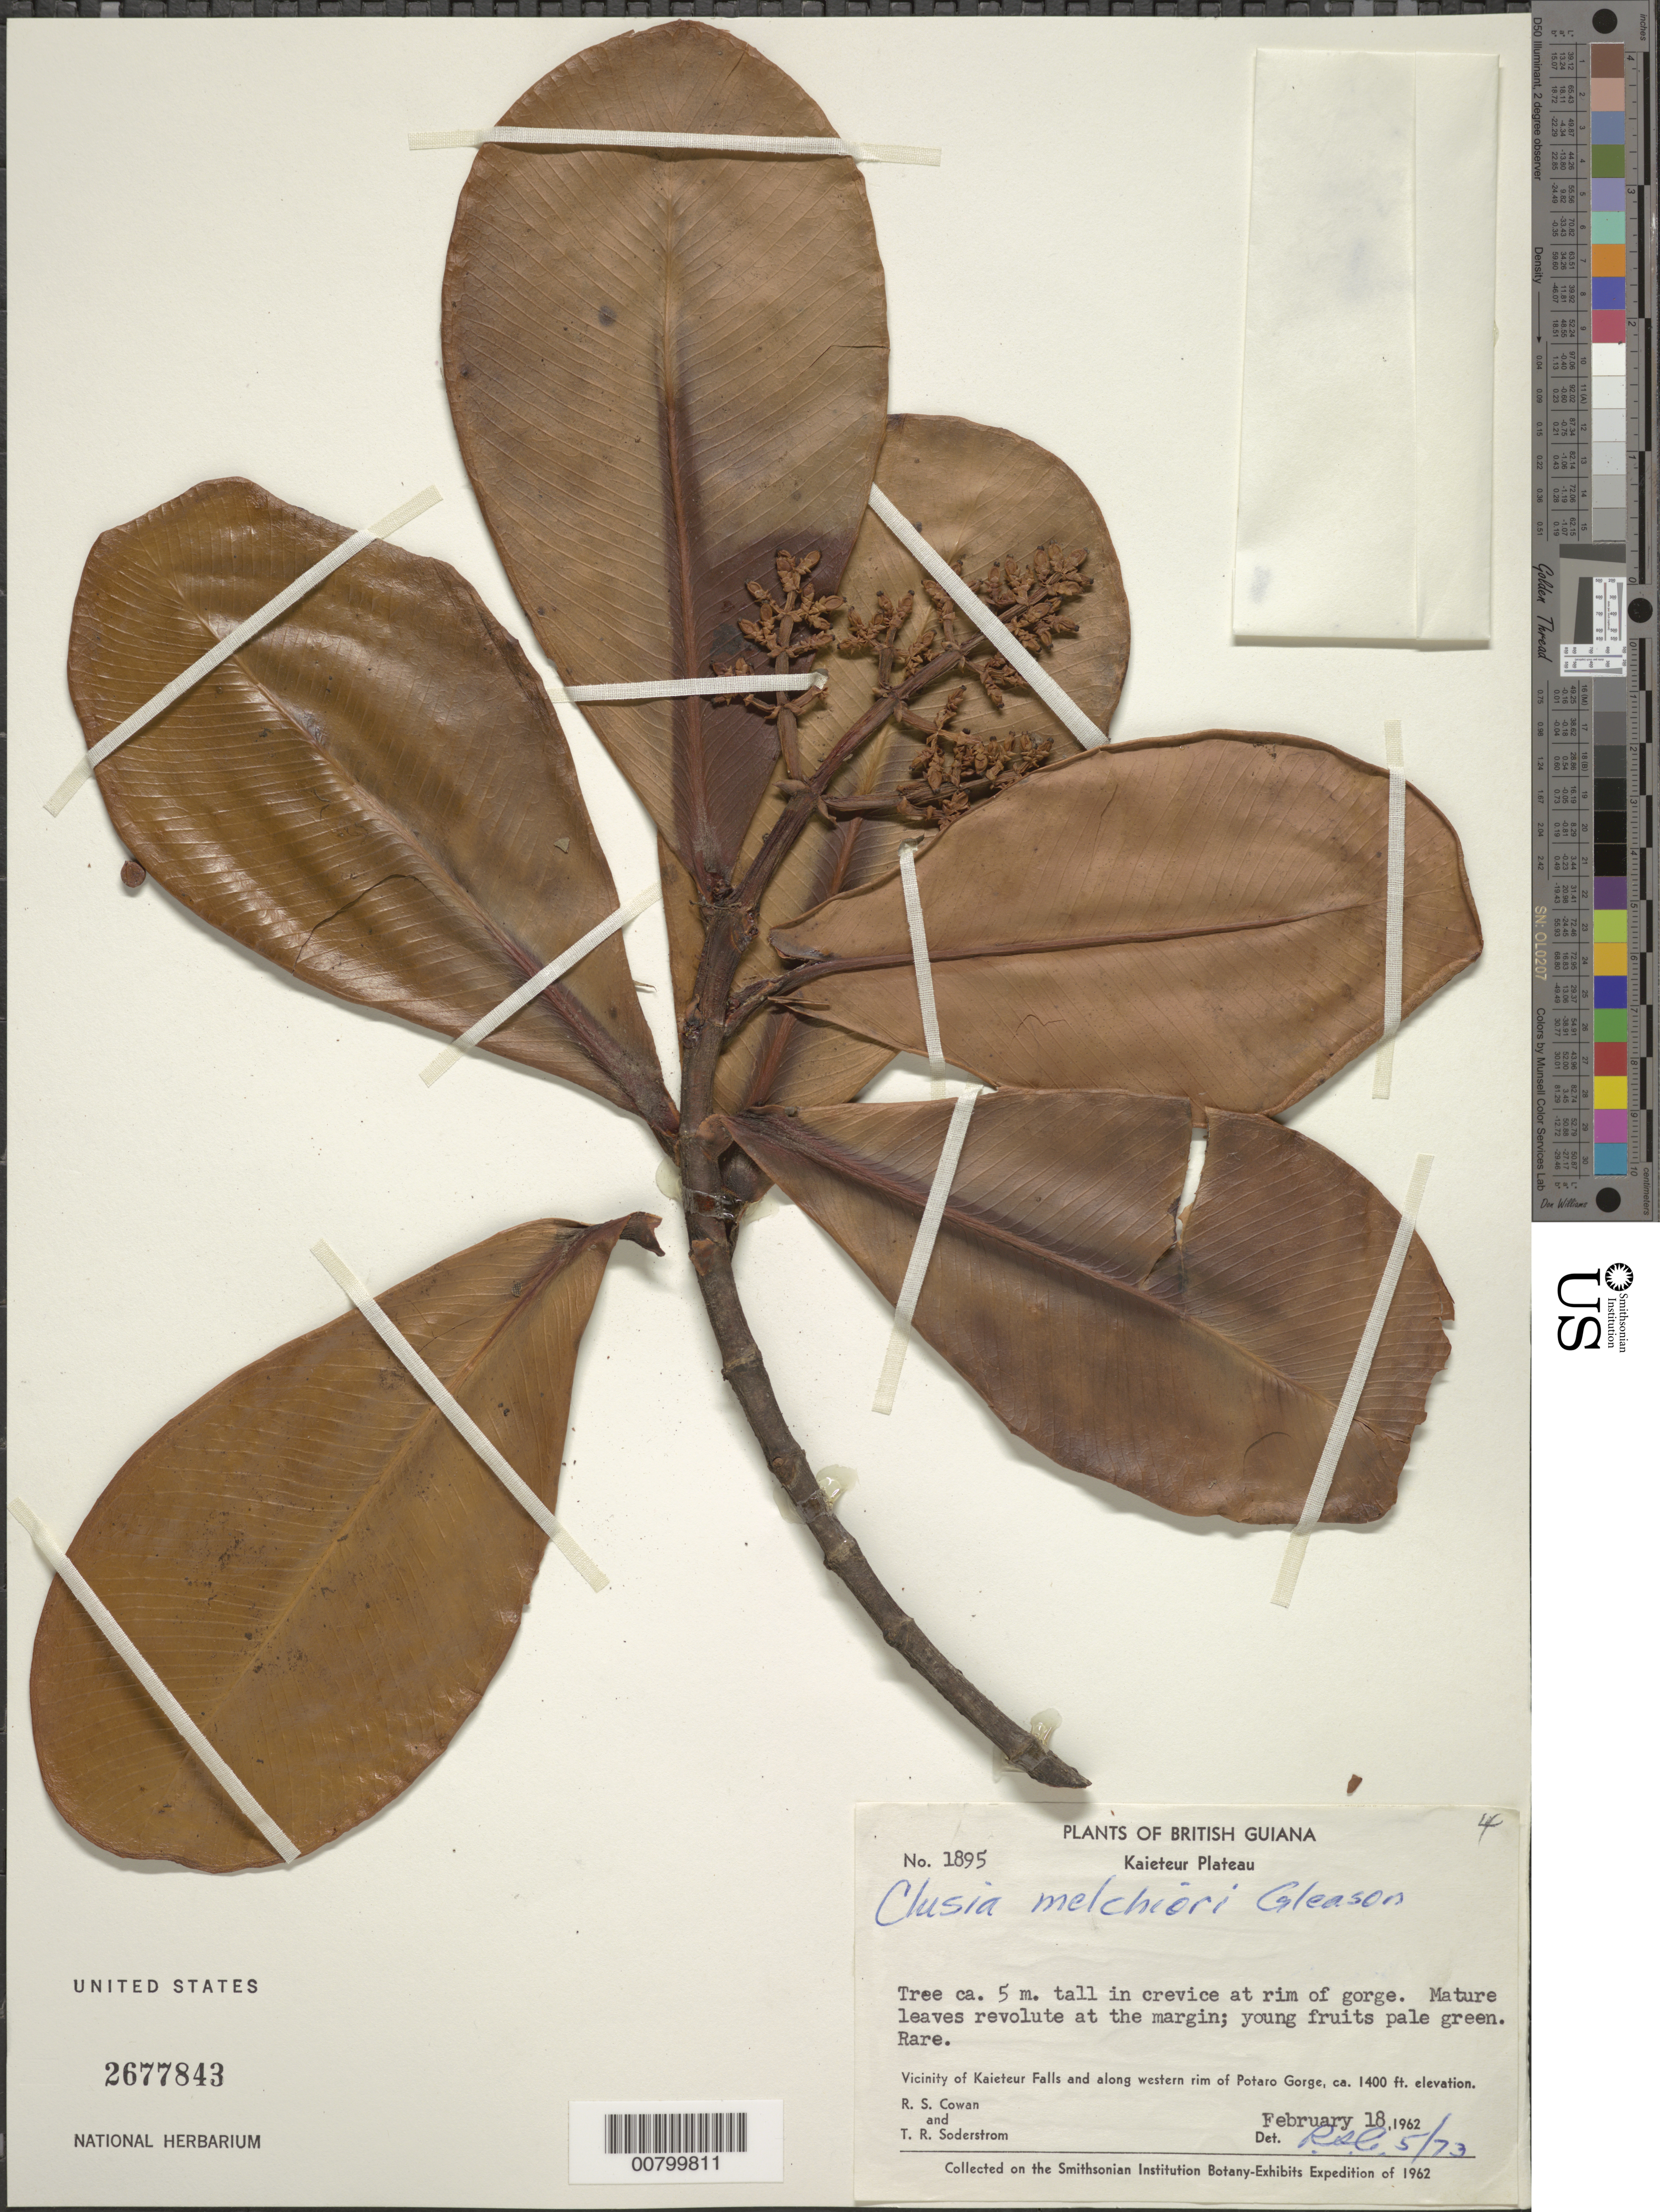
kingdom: Plantae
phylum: Tracheophyta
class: Magnoliopsida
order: Malpighiales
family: Clusiaceae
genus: Clusia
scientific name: Clusia melchiori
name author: Gleason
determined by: Cowan, R. S.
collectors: R. S. Cowan & T. R. Soderstrom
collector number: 1895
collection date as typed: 18-Feb-62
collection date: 1962-02-18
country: Guyana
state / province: Potaro-Siparuni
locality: Kaieteur Plateau, vicinity of Kaieteur Falls and western rim of Potaro Gorge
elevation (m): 427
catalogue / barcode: US 2677843